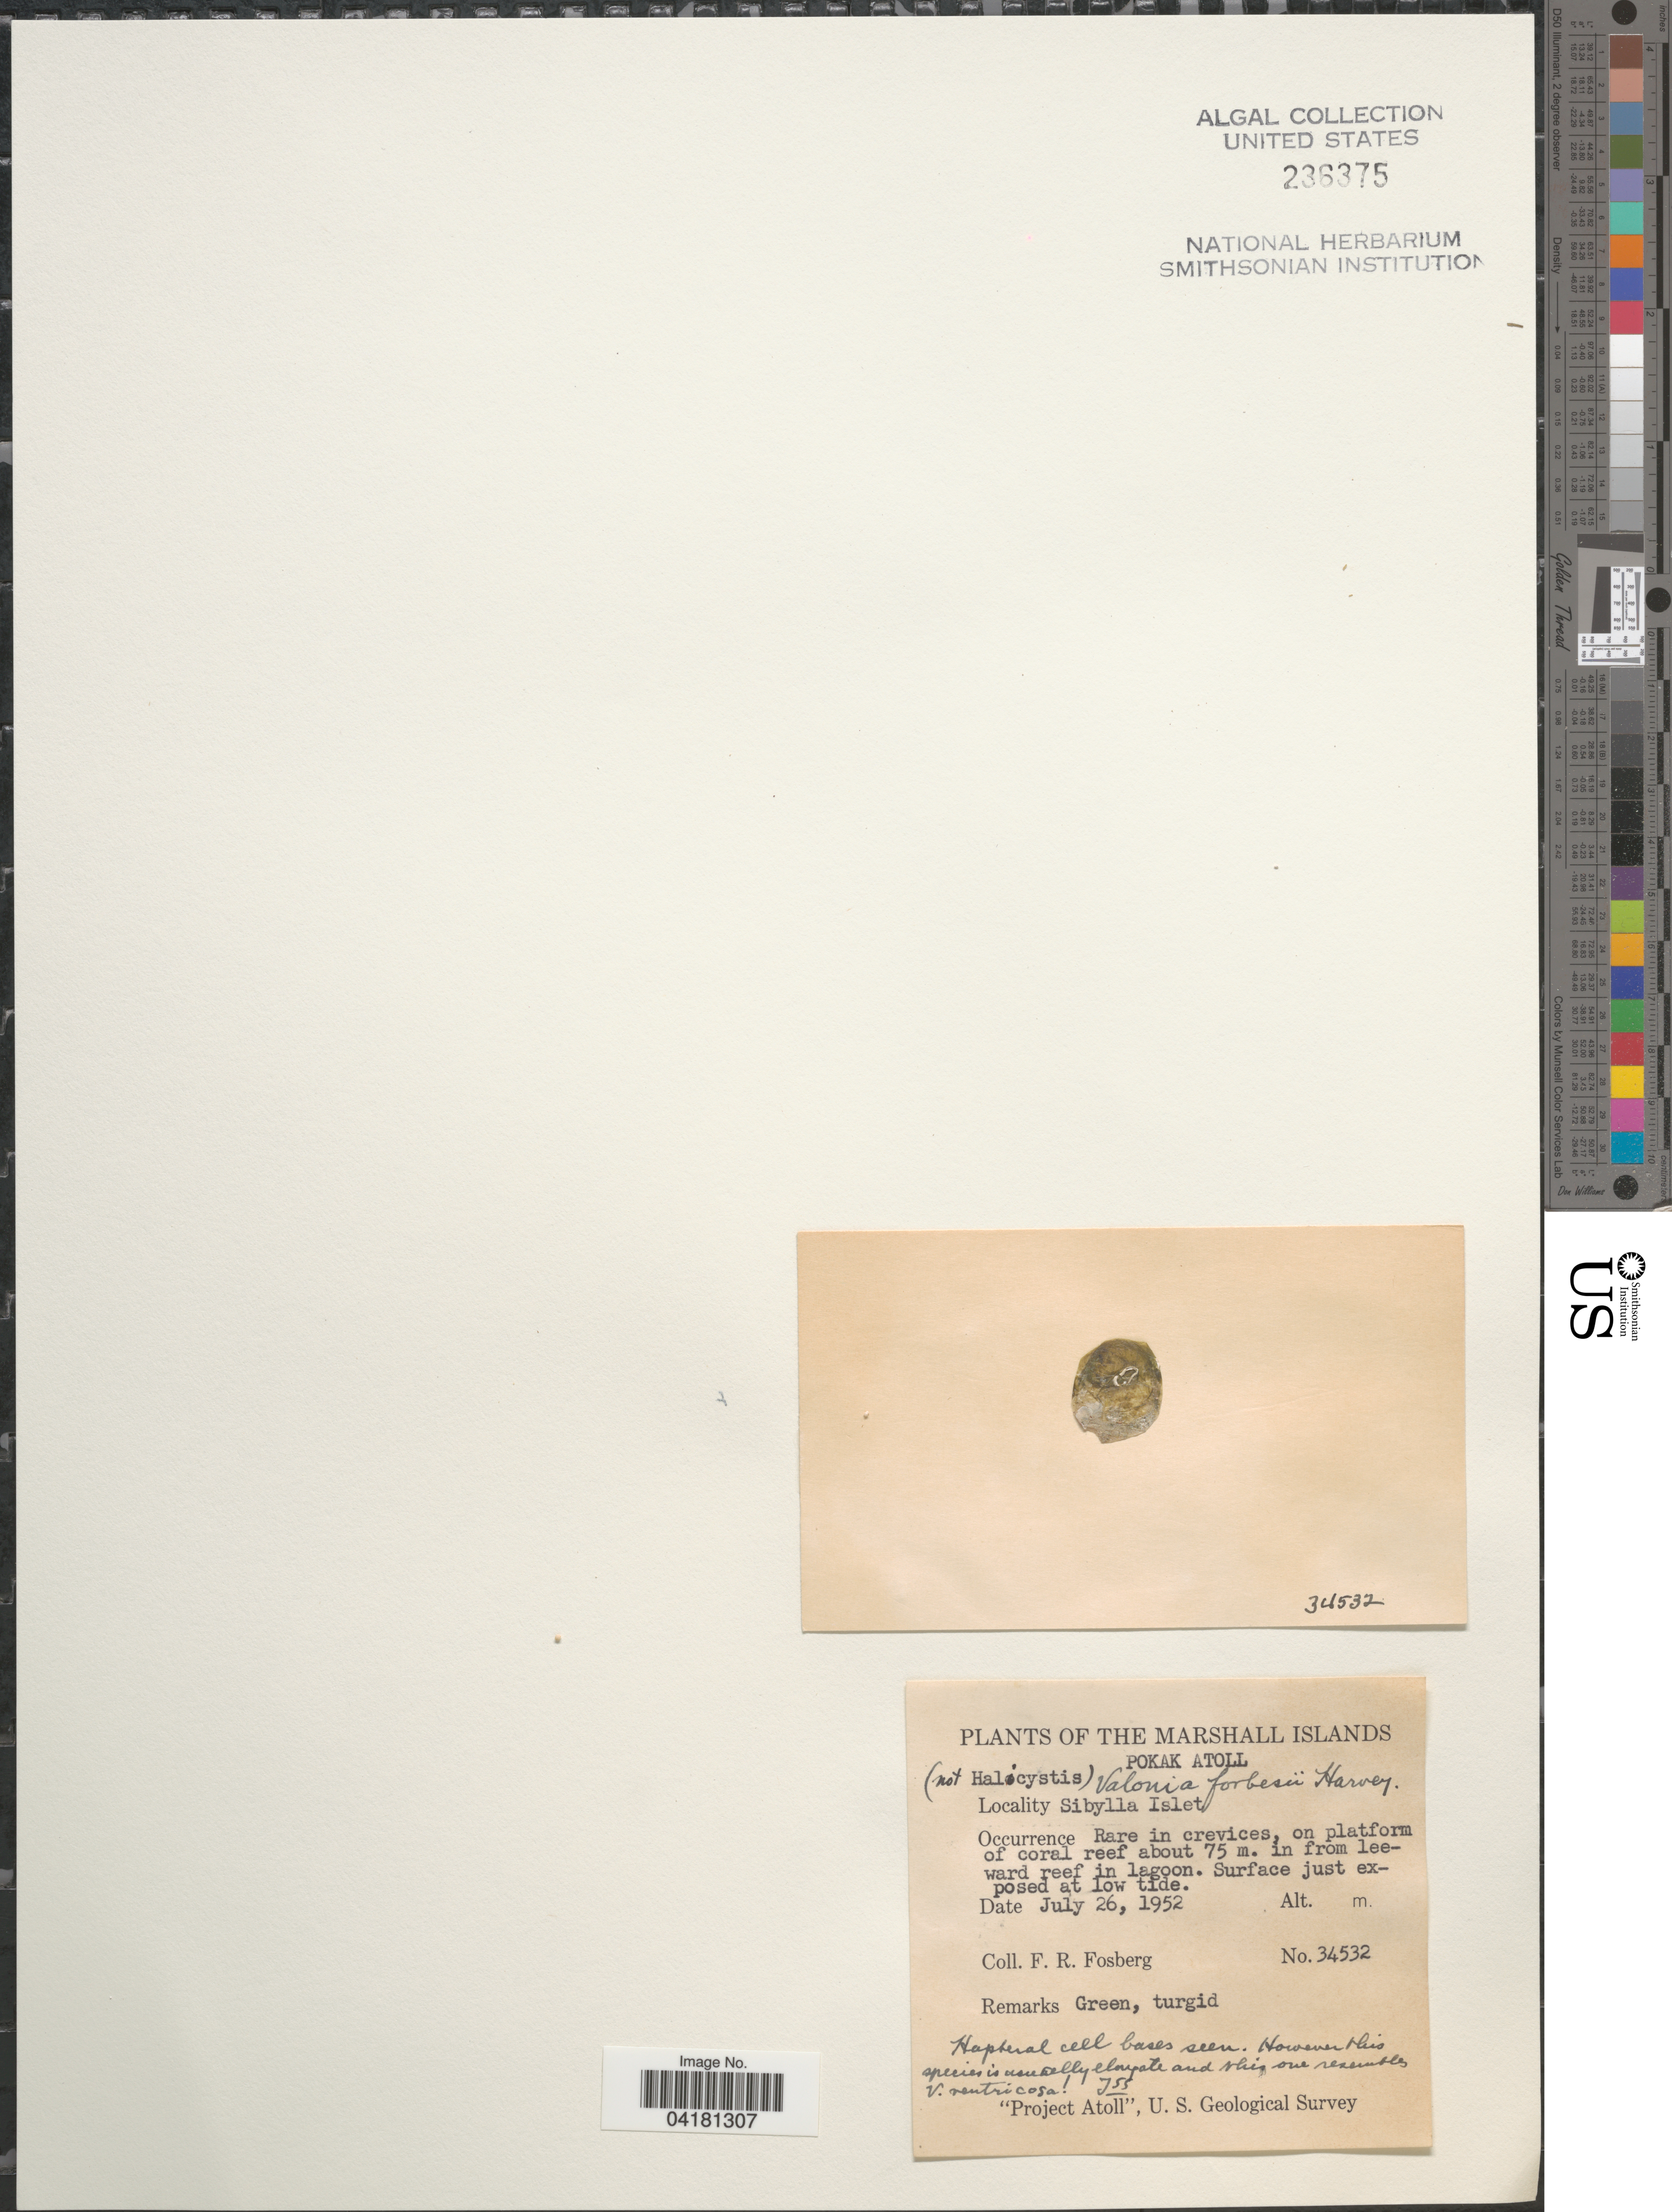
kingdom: Plantae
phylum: Chlorophyta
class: Ulvophyceae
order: Siphonocladales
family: Siphonocladaceae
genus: Boergesenia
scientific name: Boergesenia forbesii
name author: (Feldmann) Harv.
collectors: F. R. Fosberg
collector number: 34532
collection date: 1952-07-26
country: Marshall Islands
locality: Pokak Atoll. Sibylla Islet. "Project Atoll", U. S. Geological Survey.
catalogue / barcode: US 236375